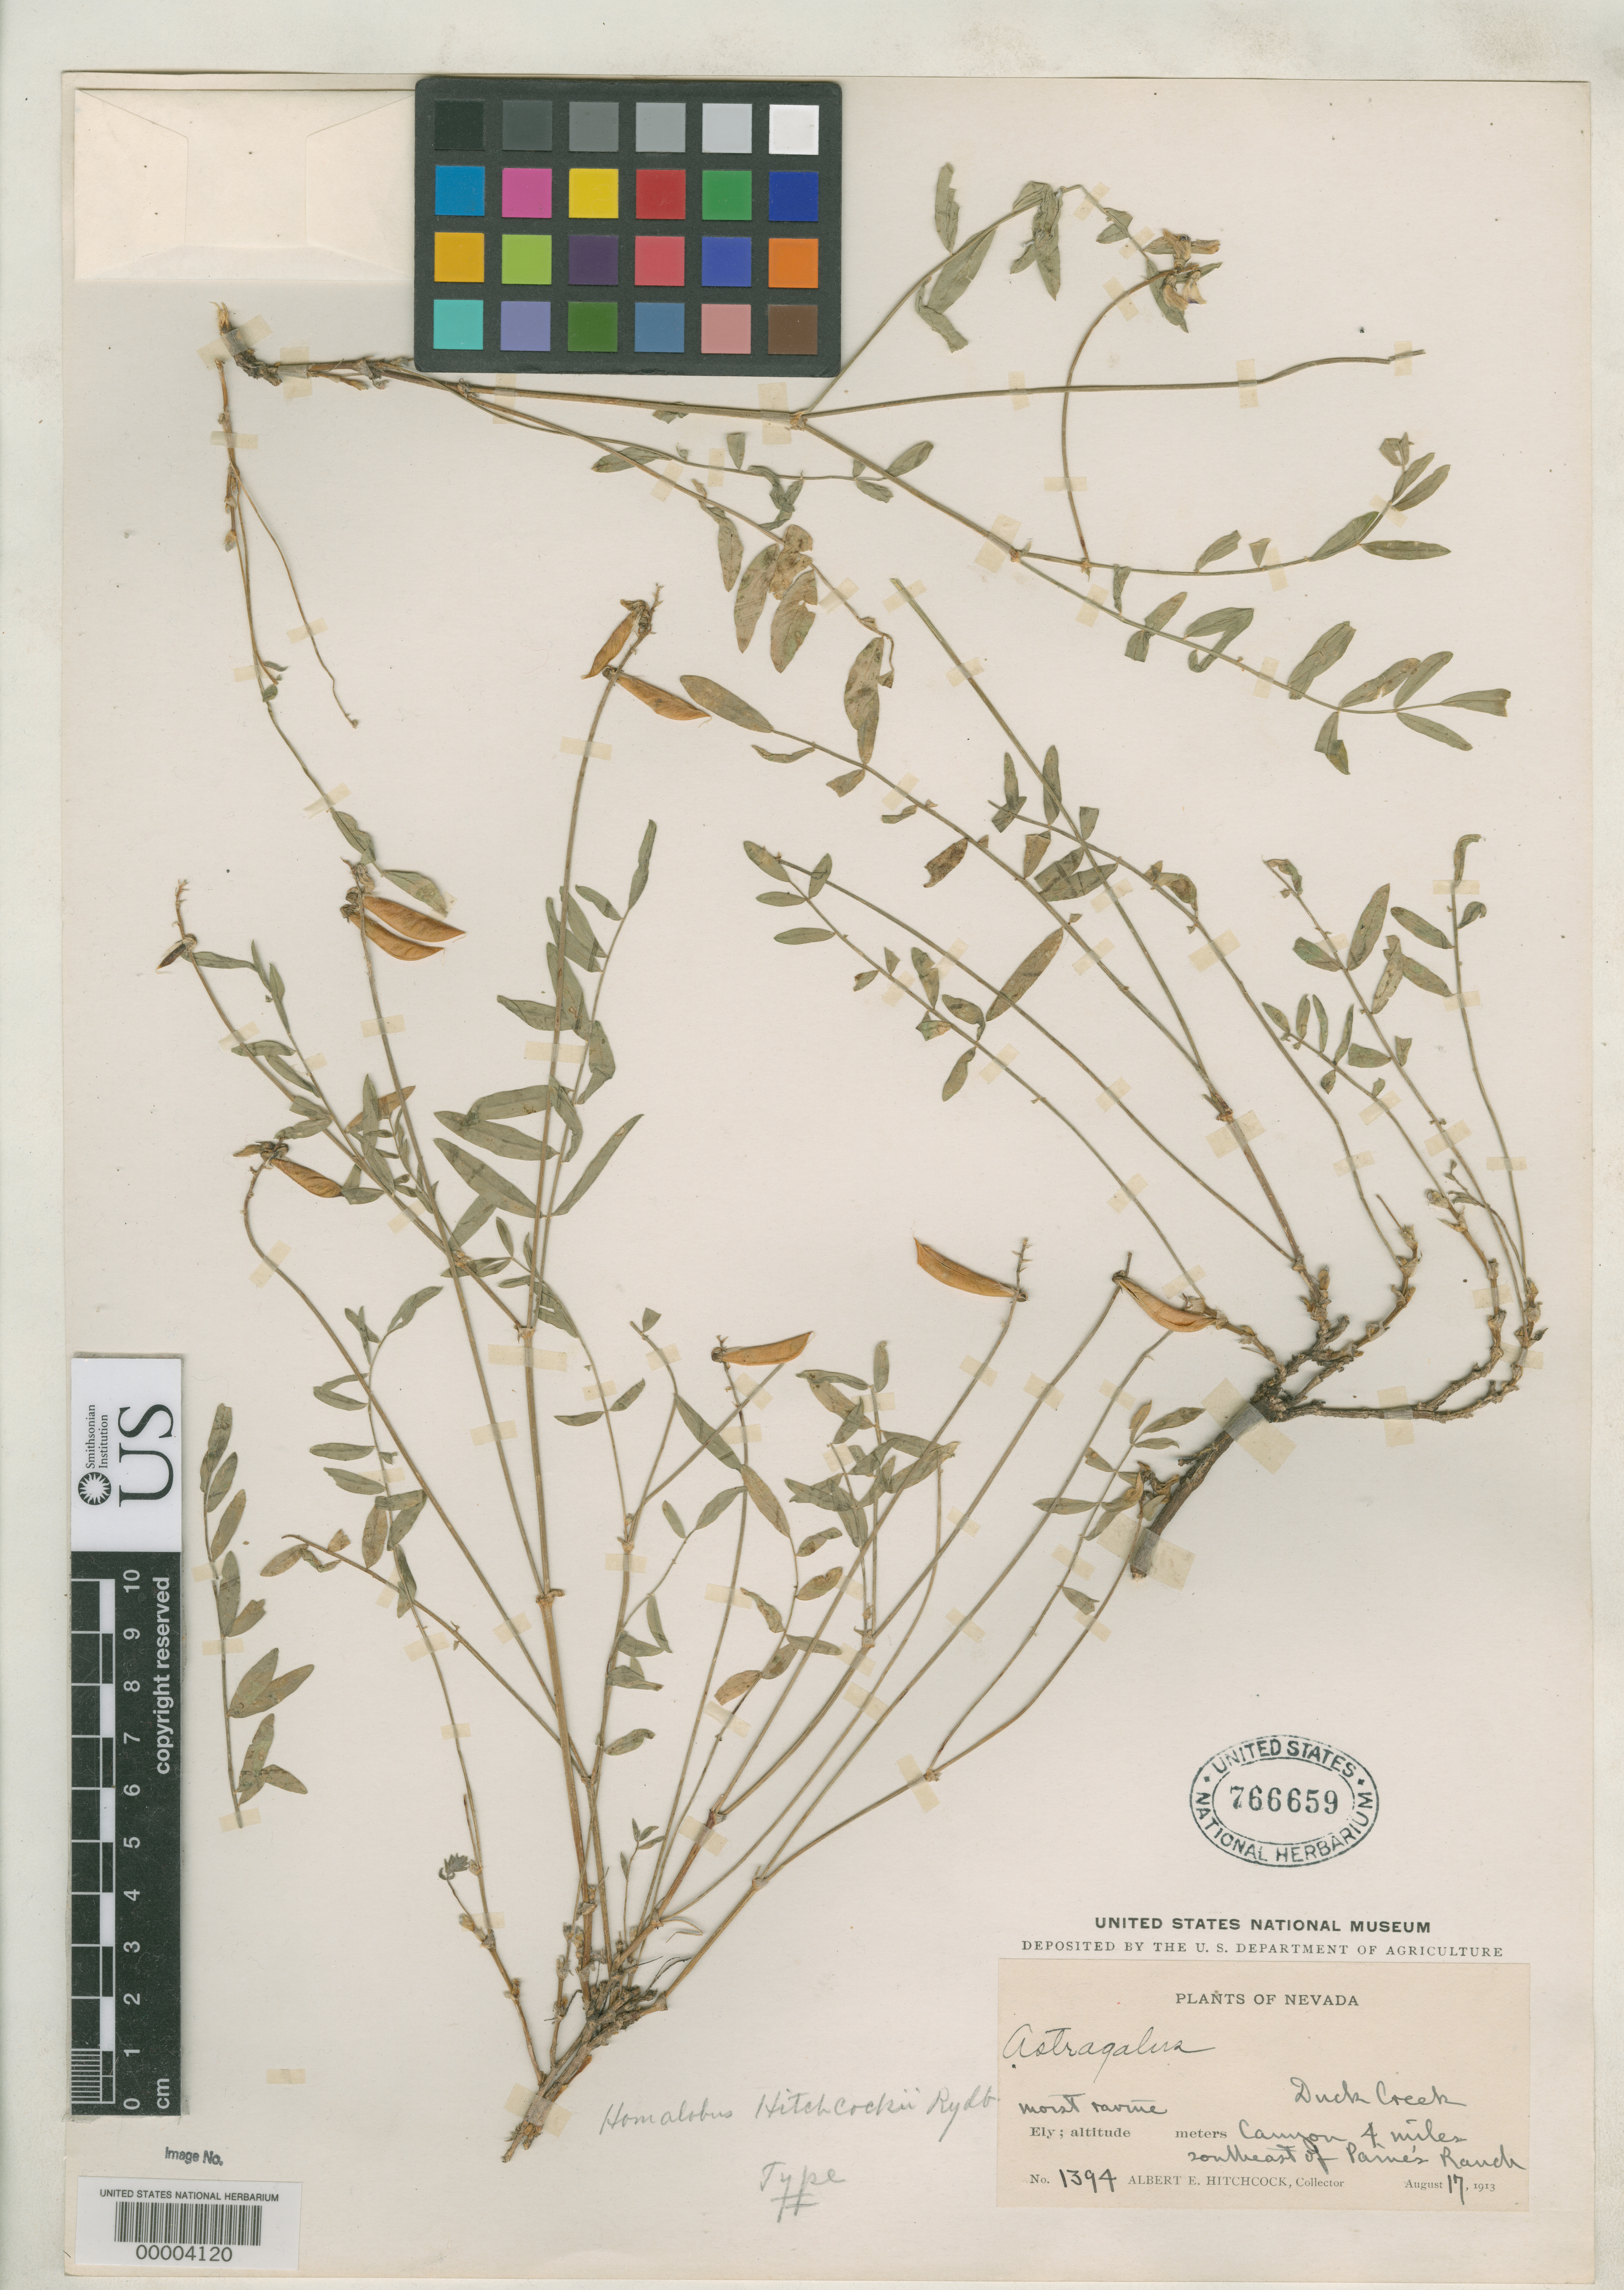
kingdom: Plantae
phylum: Tracheophyta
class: Magnoliopsida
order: Fabales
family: Fabaceae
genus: Homalobus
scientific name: Homalobus hitchcockii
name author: Rydb.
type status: Holotype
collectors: A. S. Hitchcock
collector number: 1394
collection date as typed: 17 Aug 1913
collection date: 1913-08-17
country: United States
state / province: Nevada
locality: Ely, Duck Creek, canyon 4 mi SE of Paine's Ranch.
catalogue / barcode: US 766659